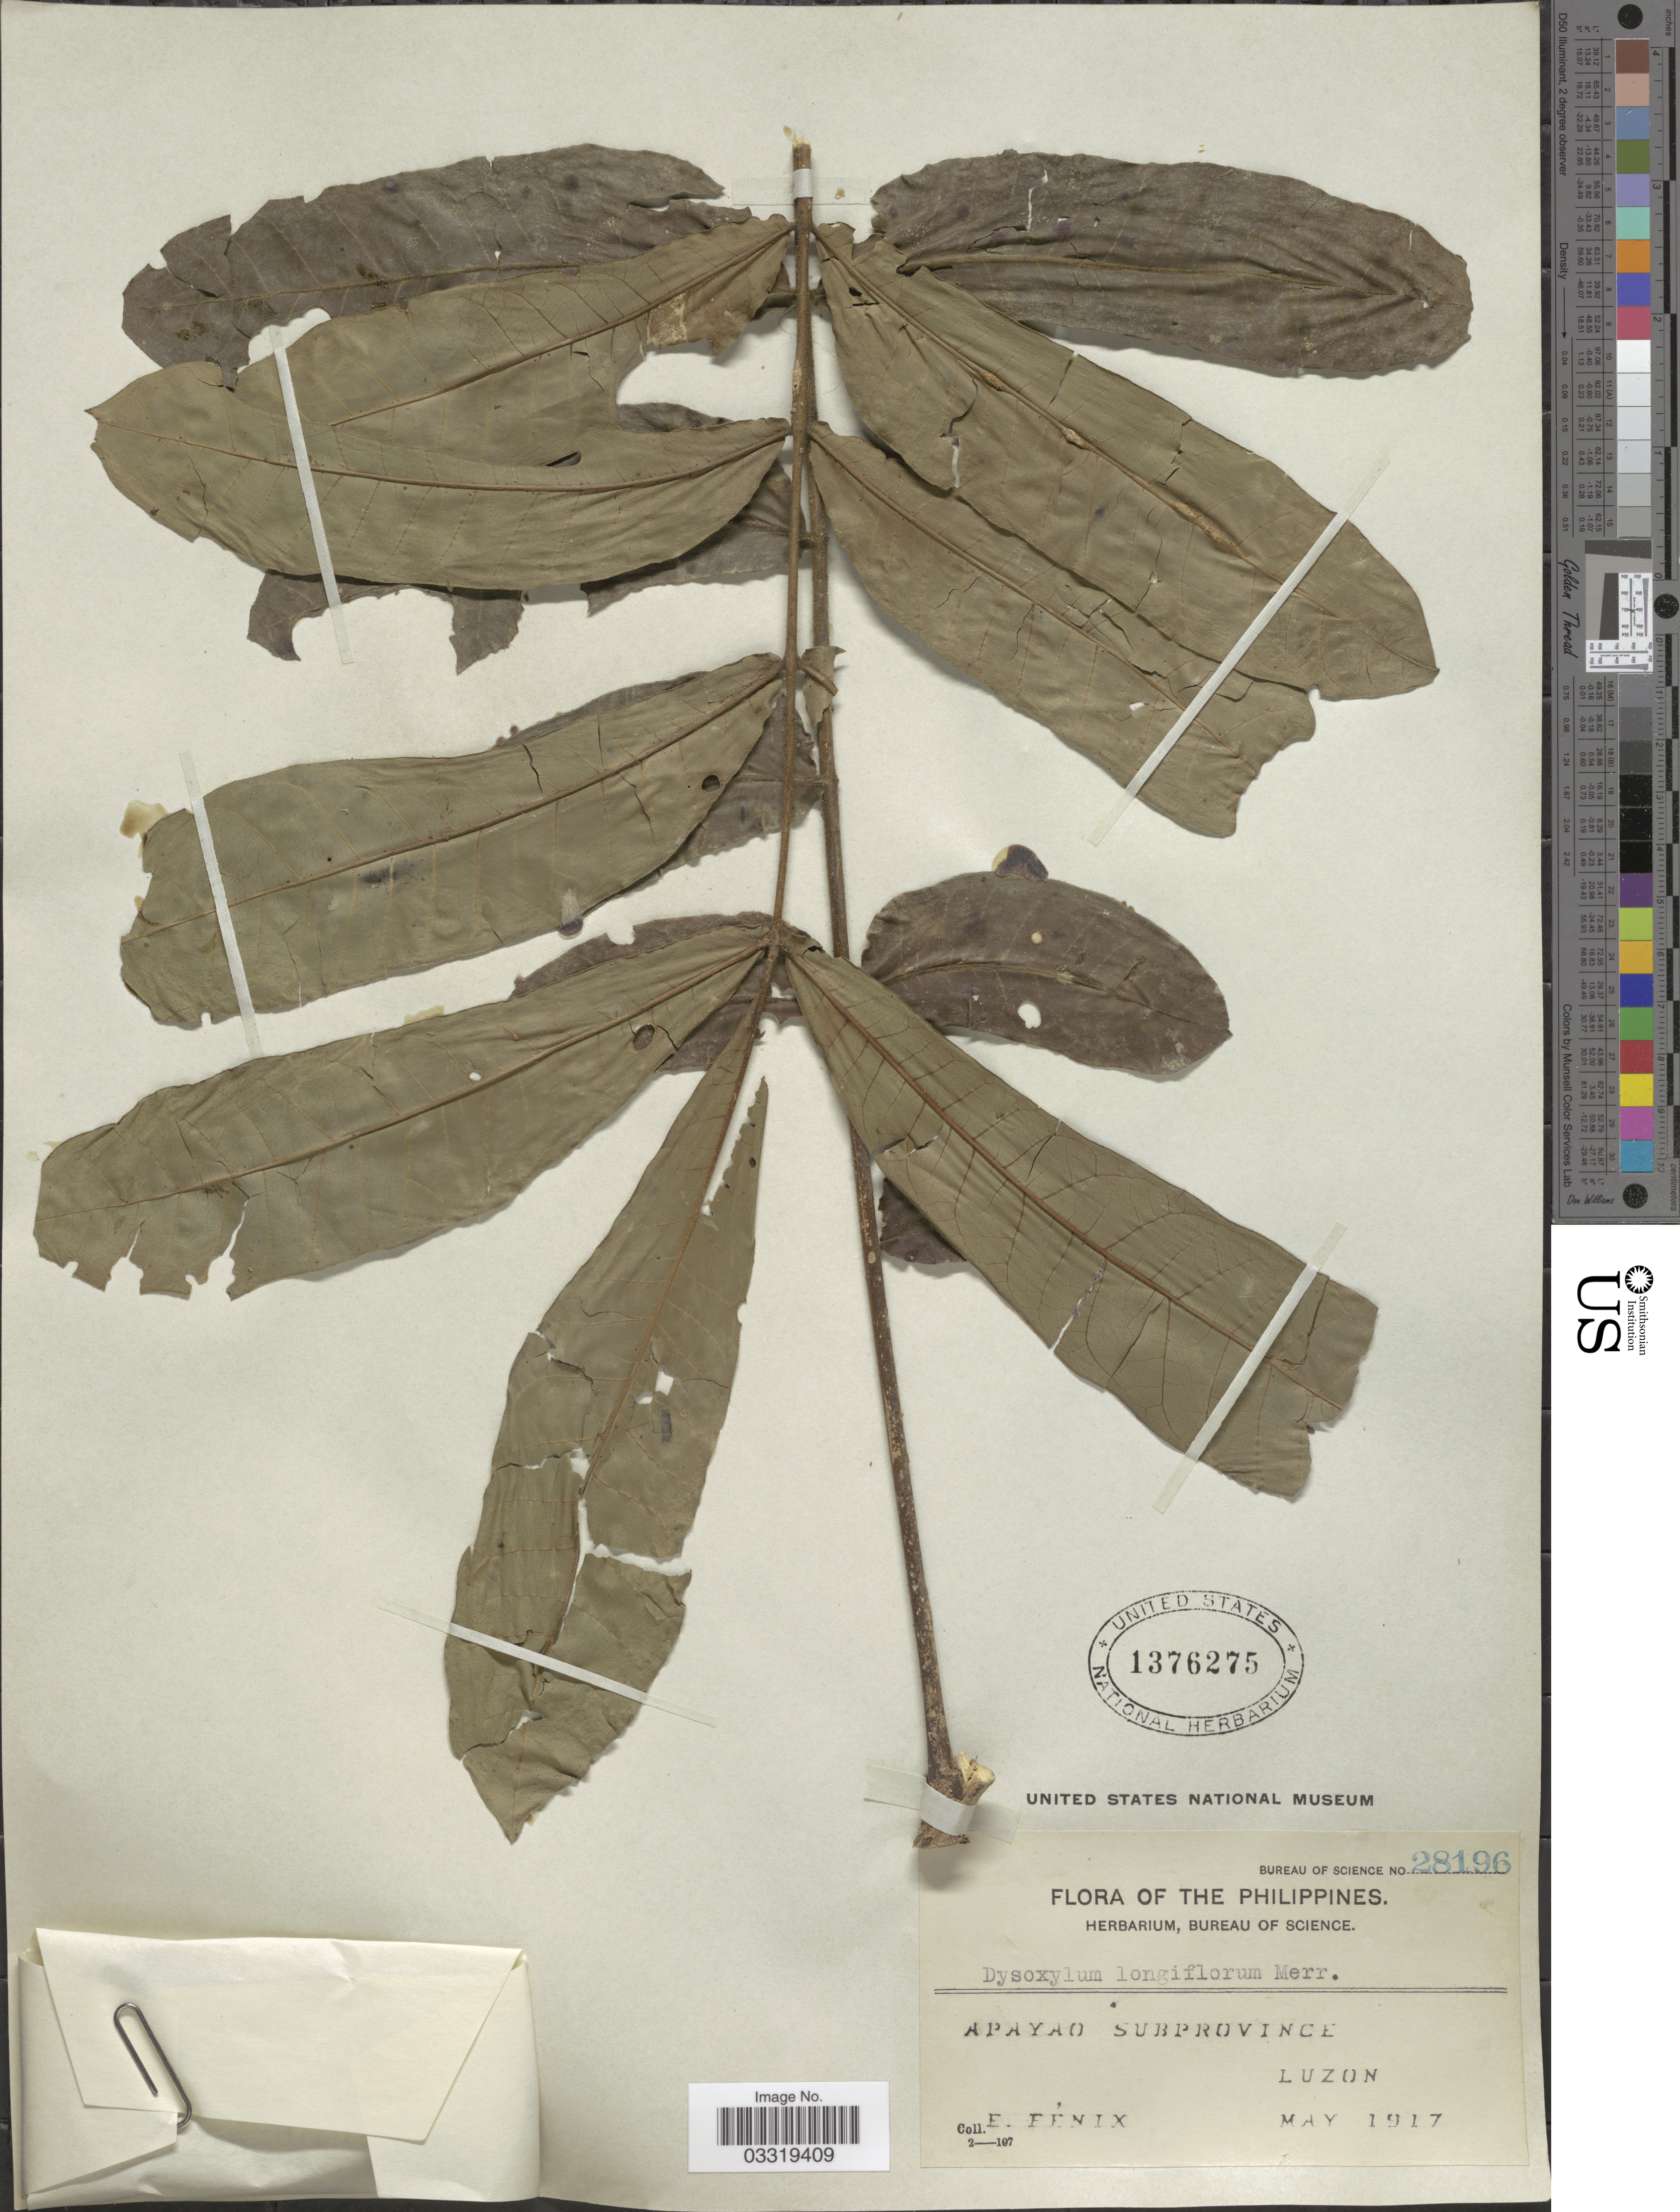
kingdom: Plantae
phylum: Tracheophyta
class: Magnoliopsida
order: Sapindales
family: Meliaceae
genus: Epicharis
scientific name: Epicharis parasitica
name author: (Osbeck) Mabb.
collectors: E. Fénix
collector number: Bureau of Science 28196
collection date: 1917-05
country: Philippines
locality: Apayoa Subprovince, Luzon.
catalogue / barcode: US 1376275